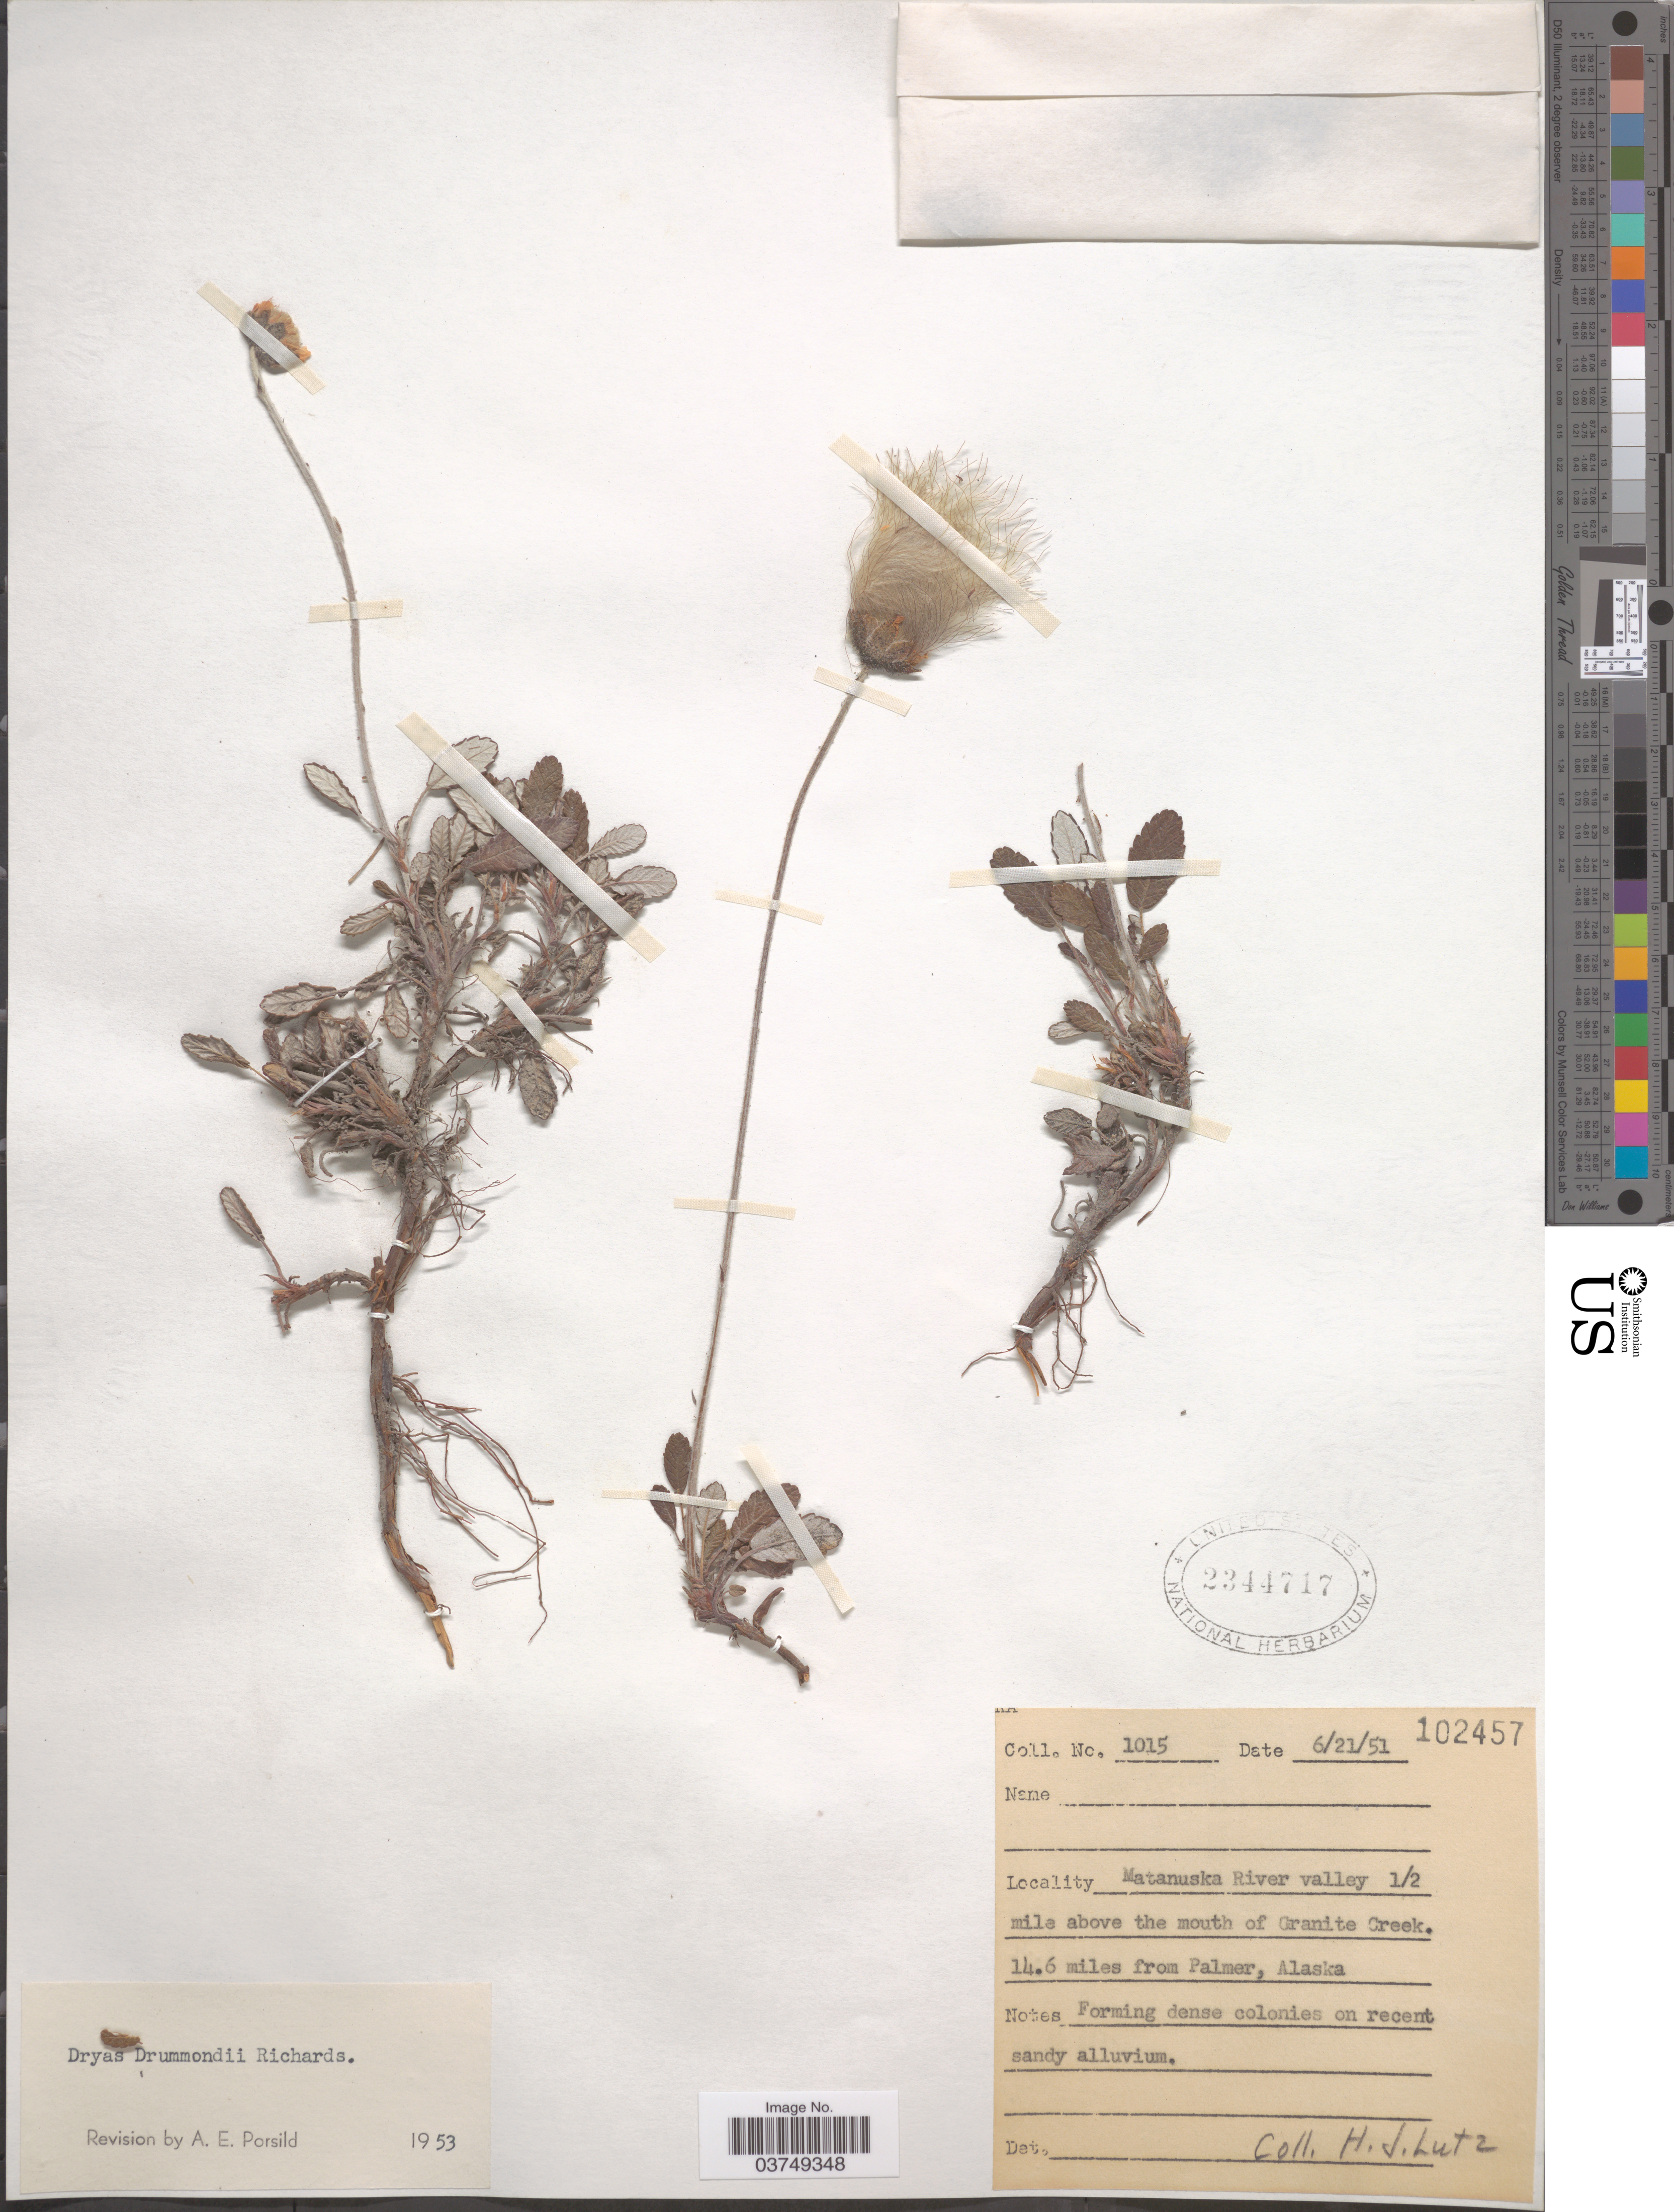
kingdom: Plantae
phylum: Tracheophyta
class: Magnoliopsida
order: Rosales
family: Rosaceae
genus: Dryas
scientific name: Dryas drummondii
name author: Hook. & Richardson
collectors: H. J. Lutz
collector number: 1015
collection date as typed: Transcribed d/m/y: 21/6/51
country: United States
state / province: Alaska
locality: Matanuska River Valley 1/2 mile above the mouth of Granite Creek. 14.6 miles from Palmer.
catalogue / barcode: US 2344717